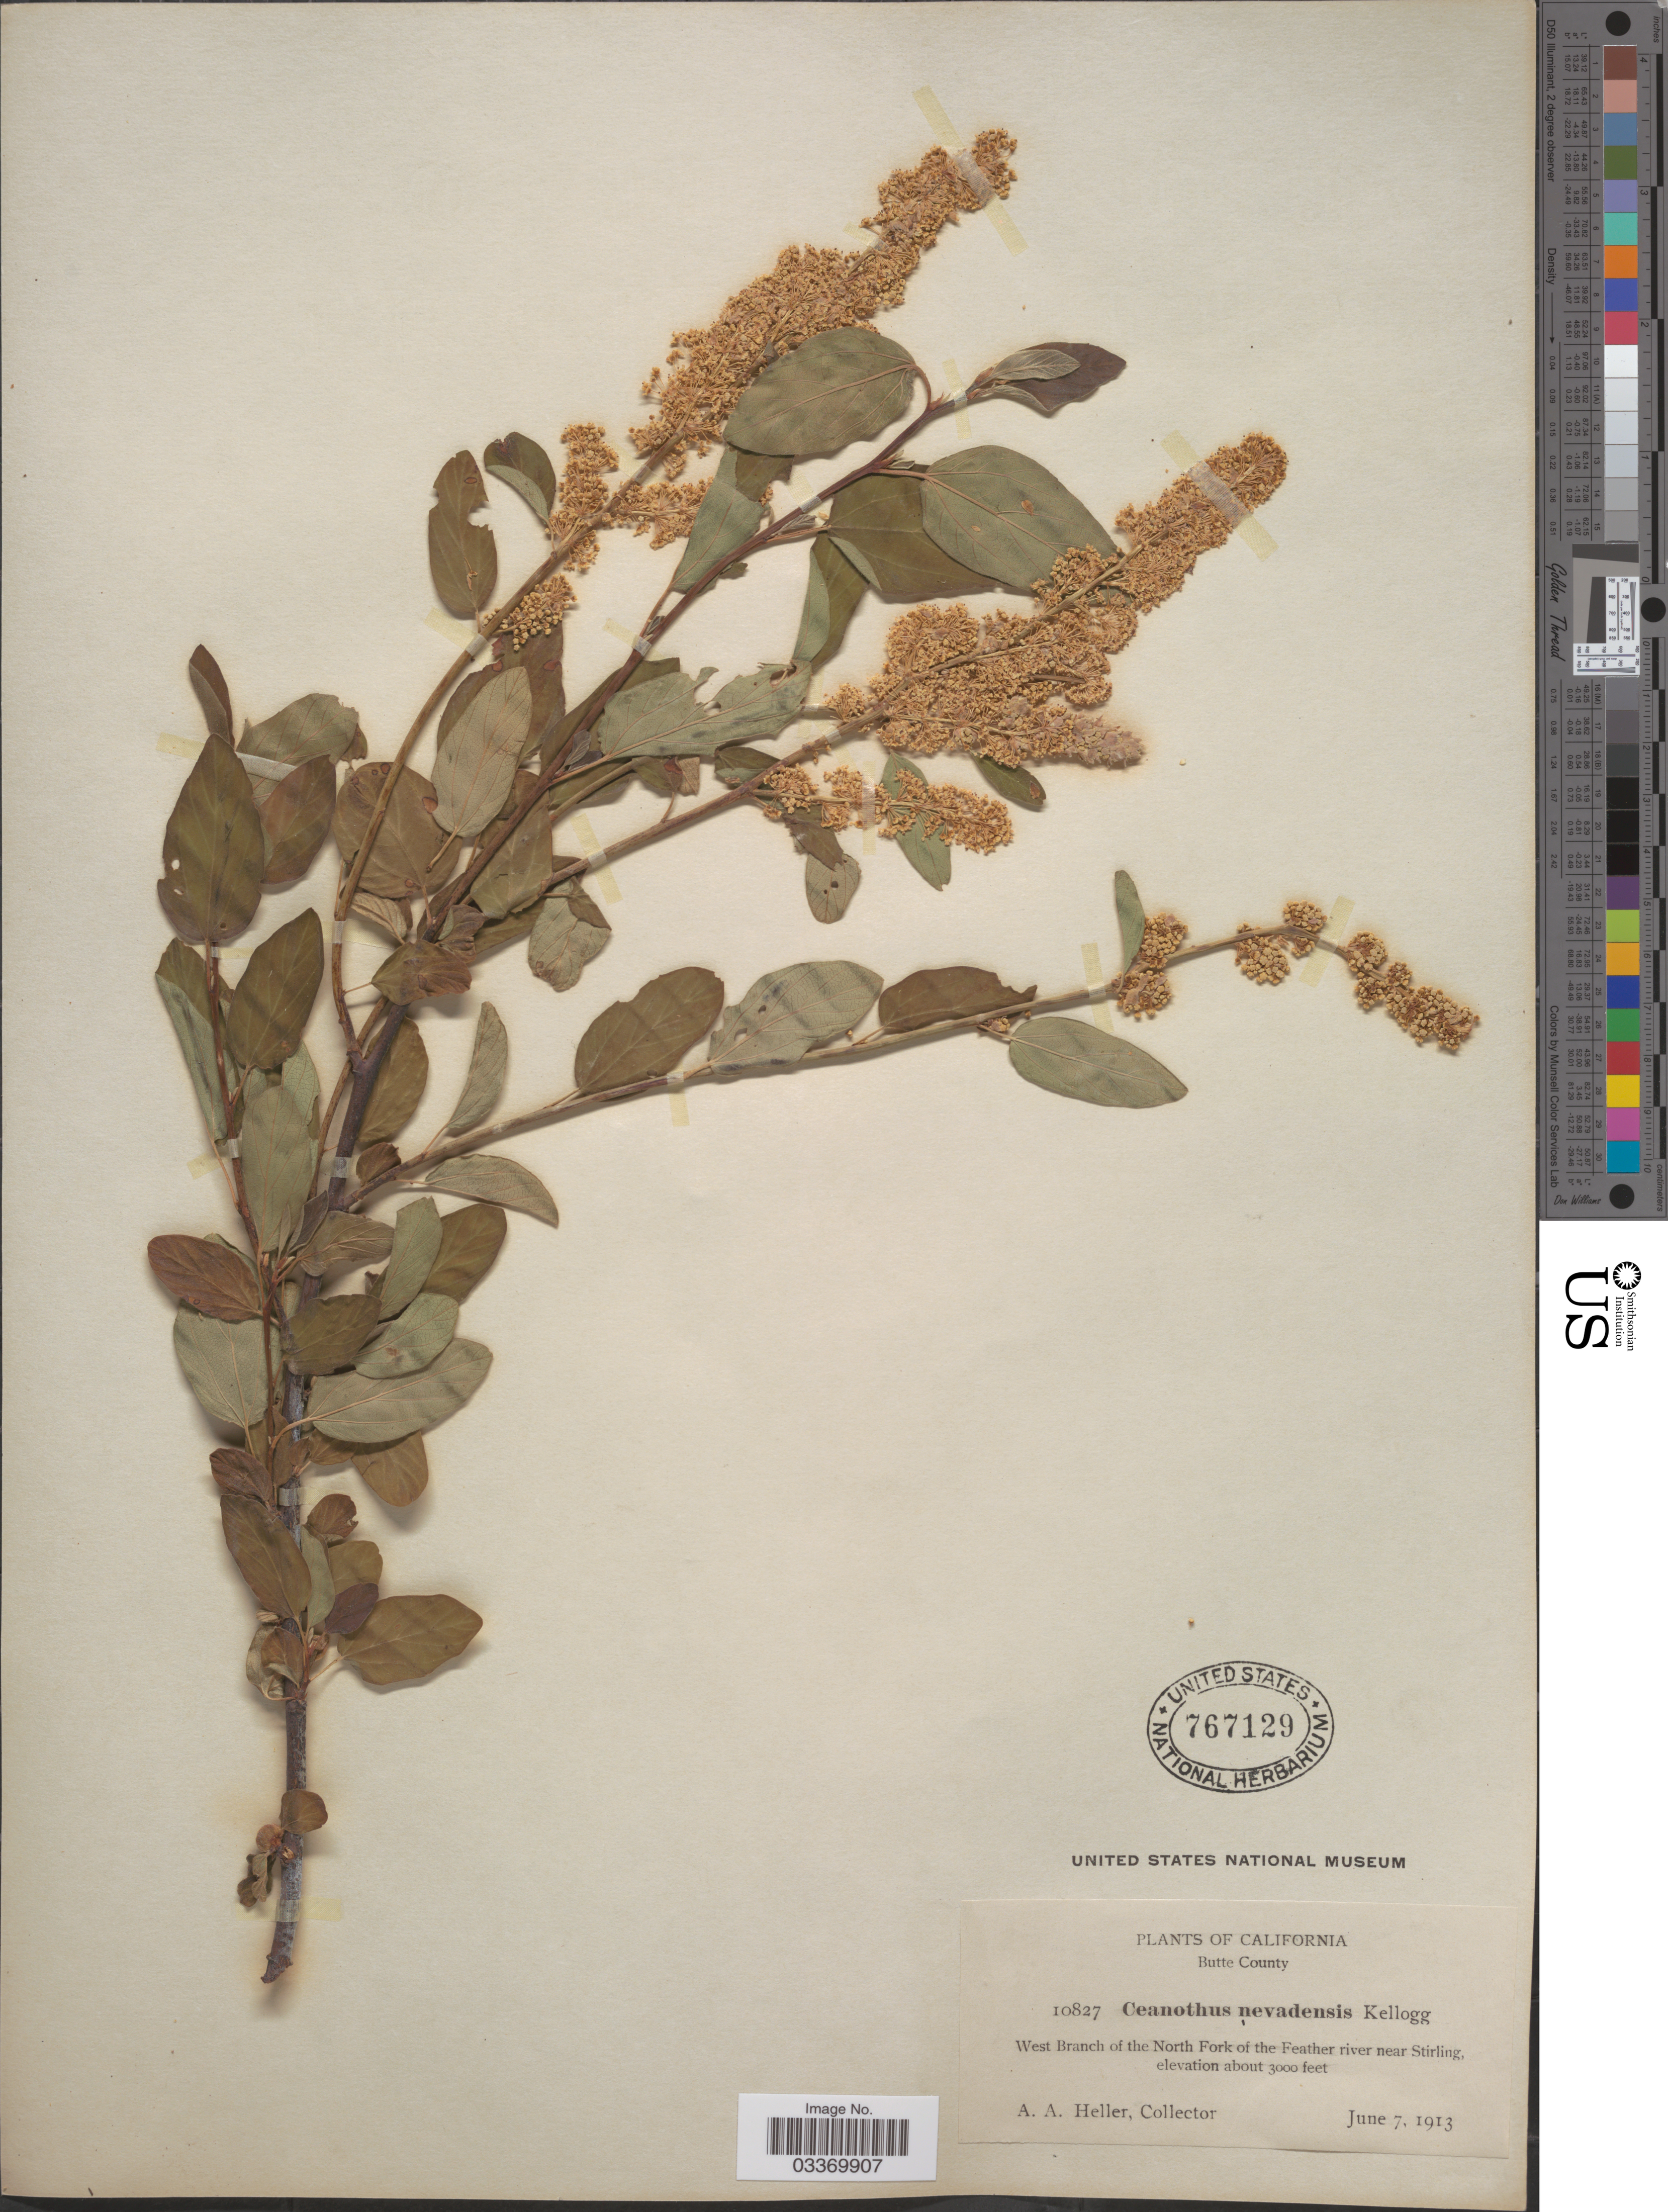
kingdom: Plantae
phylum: Tracheophyta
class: Magnoliopsida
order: Rosales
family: Rhamnaceae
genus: Ceanothus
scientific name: Ceanothus nevadensis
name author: Kellogg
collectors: A. A. Heller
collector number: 10827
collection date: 1913-06-07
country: United States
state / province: California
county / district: Butte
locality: Butte County. West Branch of the North Fork of the Feather river near Stirling.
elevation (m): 914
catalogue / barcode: US 767129